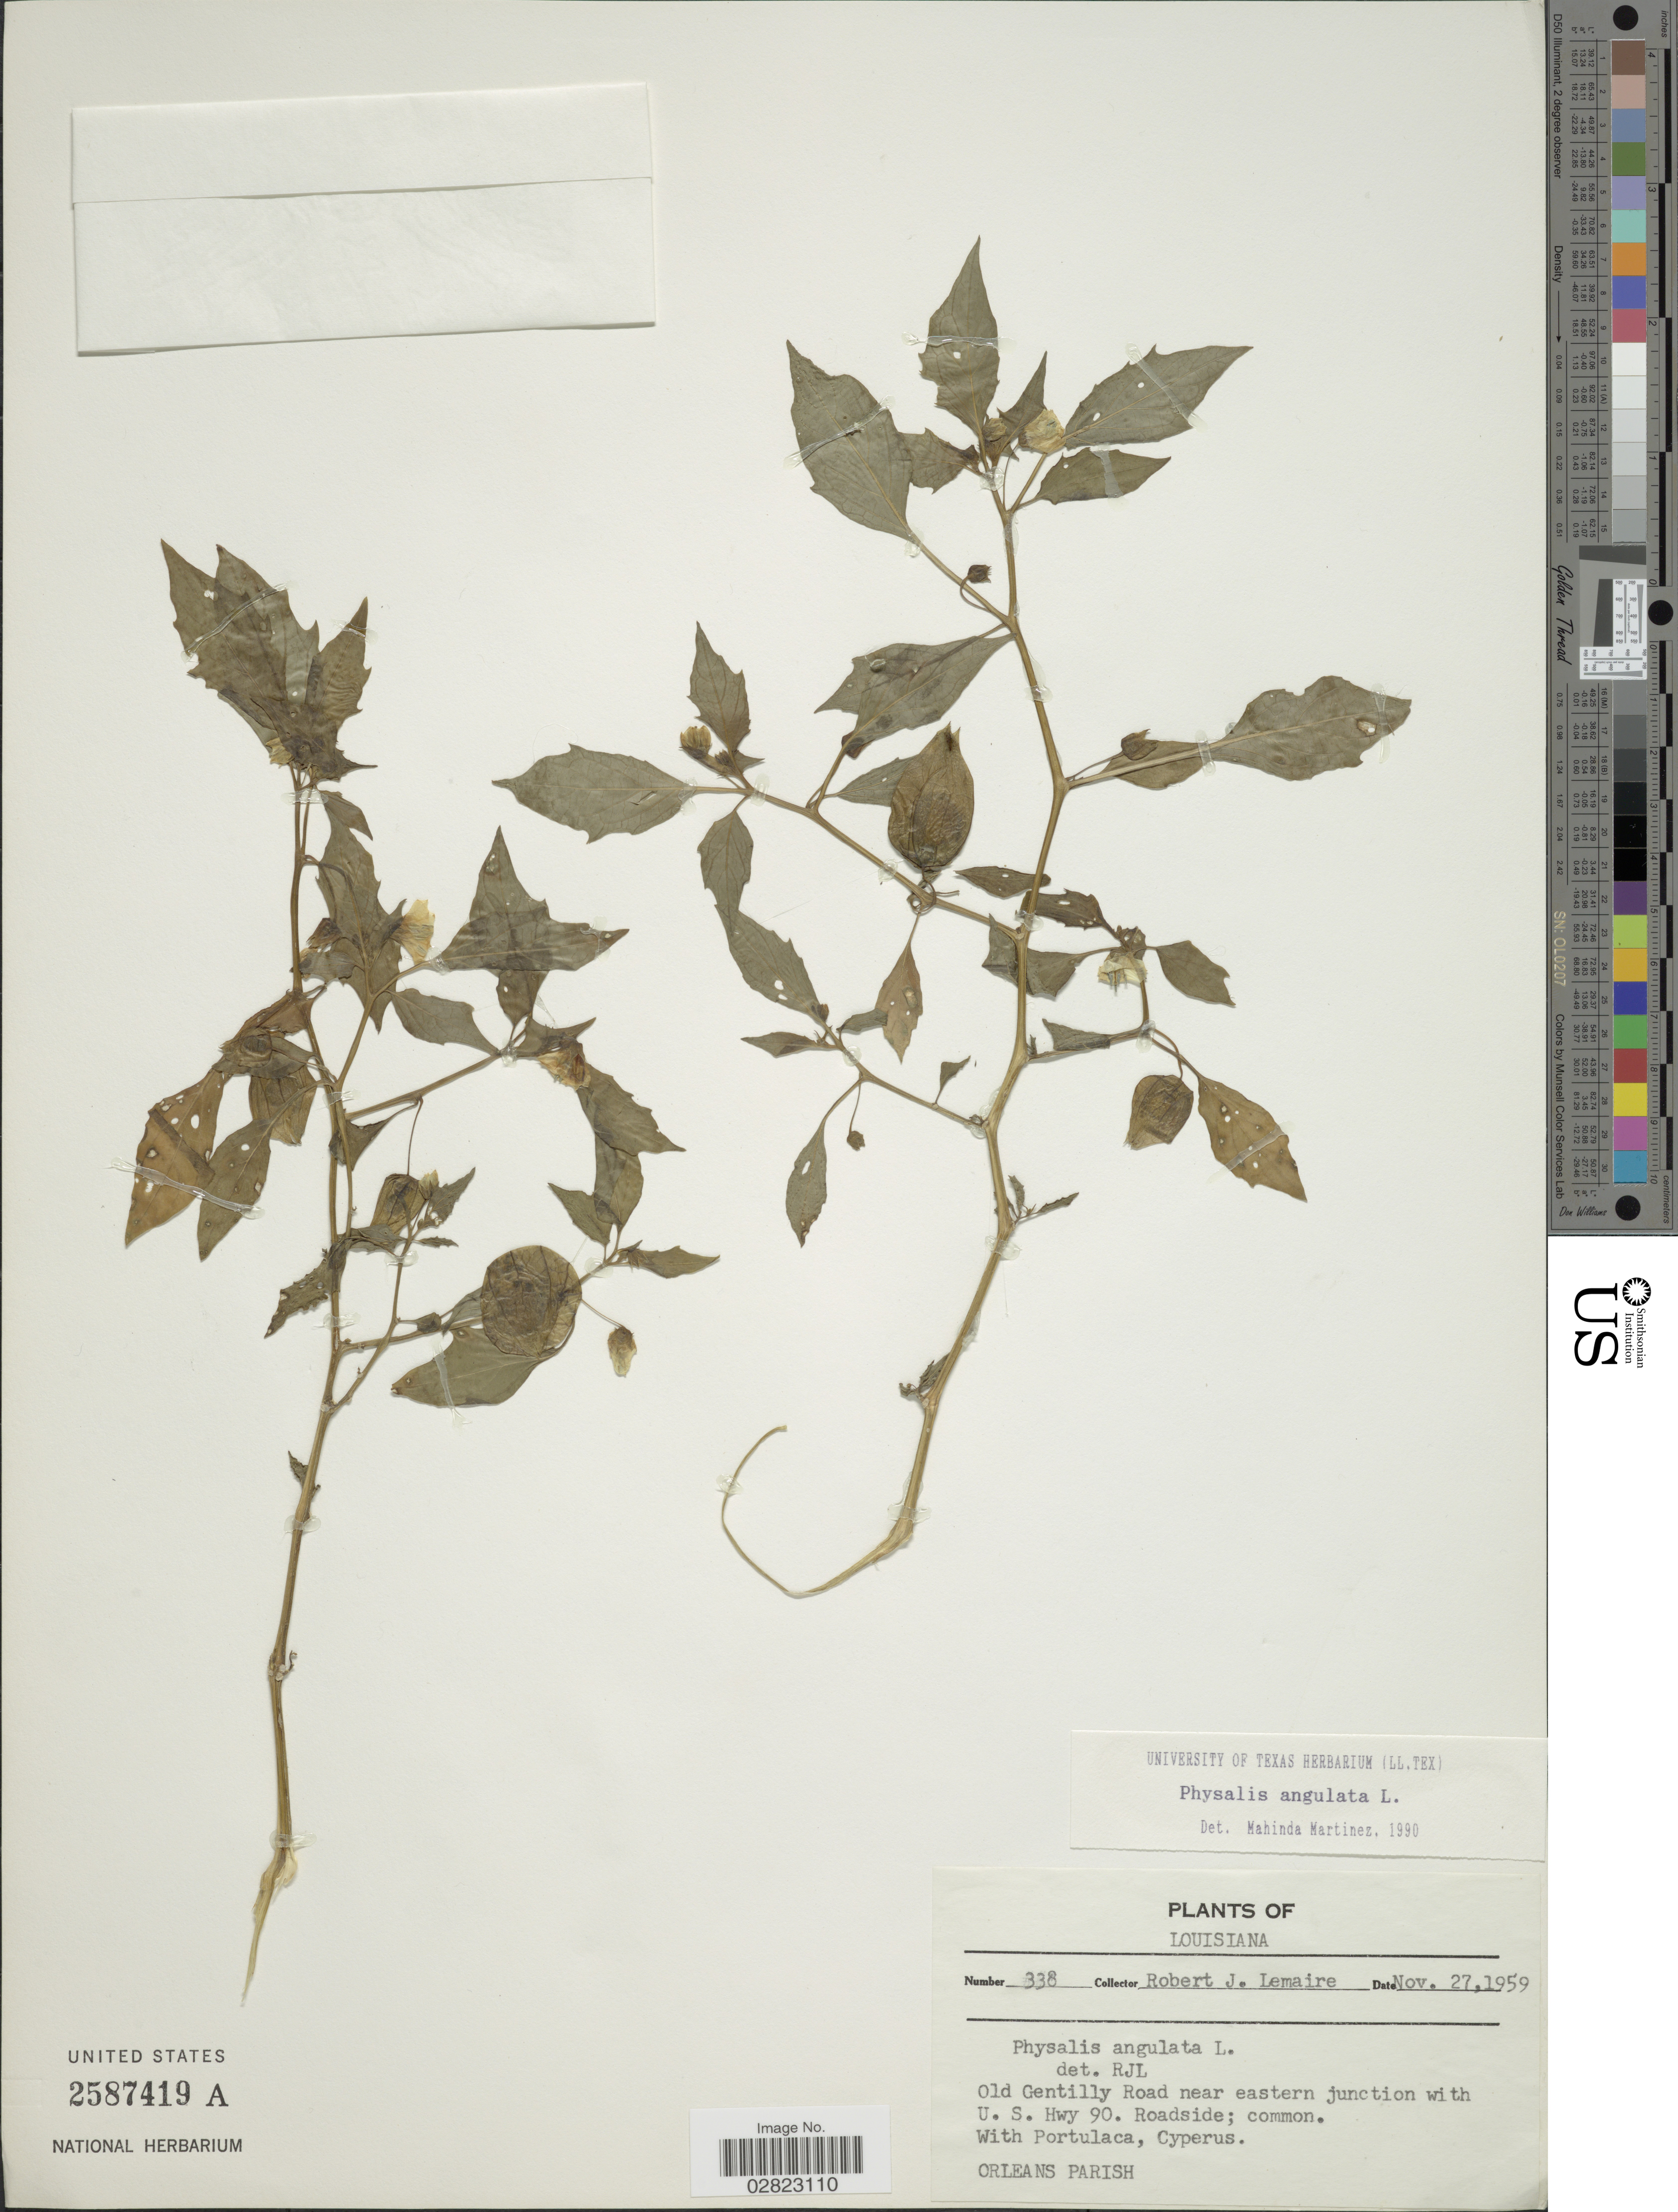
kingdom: Plantae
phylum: Tracheophyta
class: Magnoliopsida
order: Solanales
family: Solanaceae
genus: Physalis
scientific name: Physalis angulata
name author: L.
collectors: R. J. Lemaire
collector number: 338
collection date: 1959-11-27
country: United States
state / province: Louisiana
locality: Old Gentilly Road near eastern junction with U.S. Hwy 90. Roadside; common. Orleans Parish.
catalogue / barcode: US 2587419A